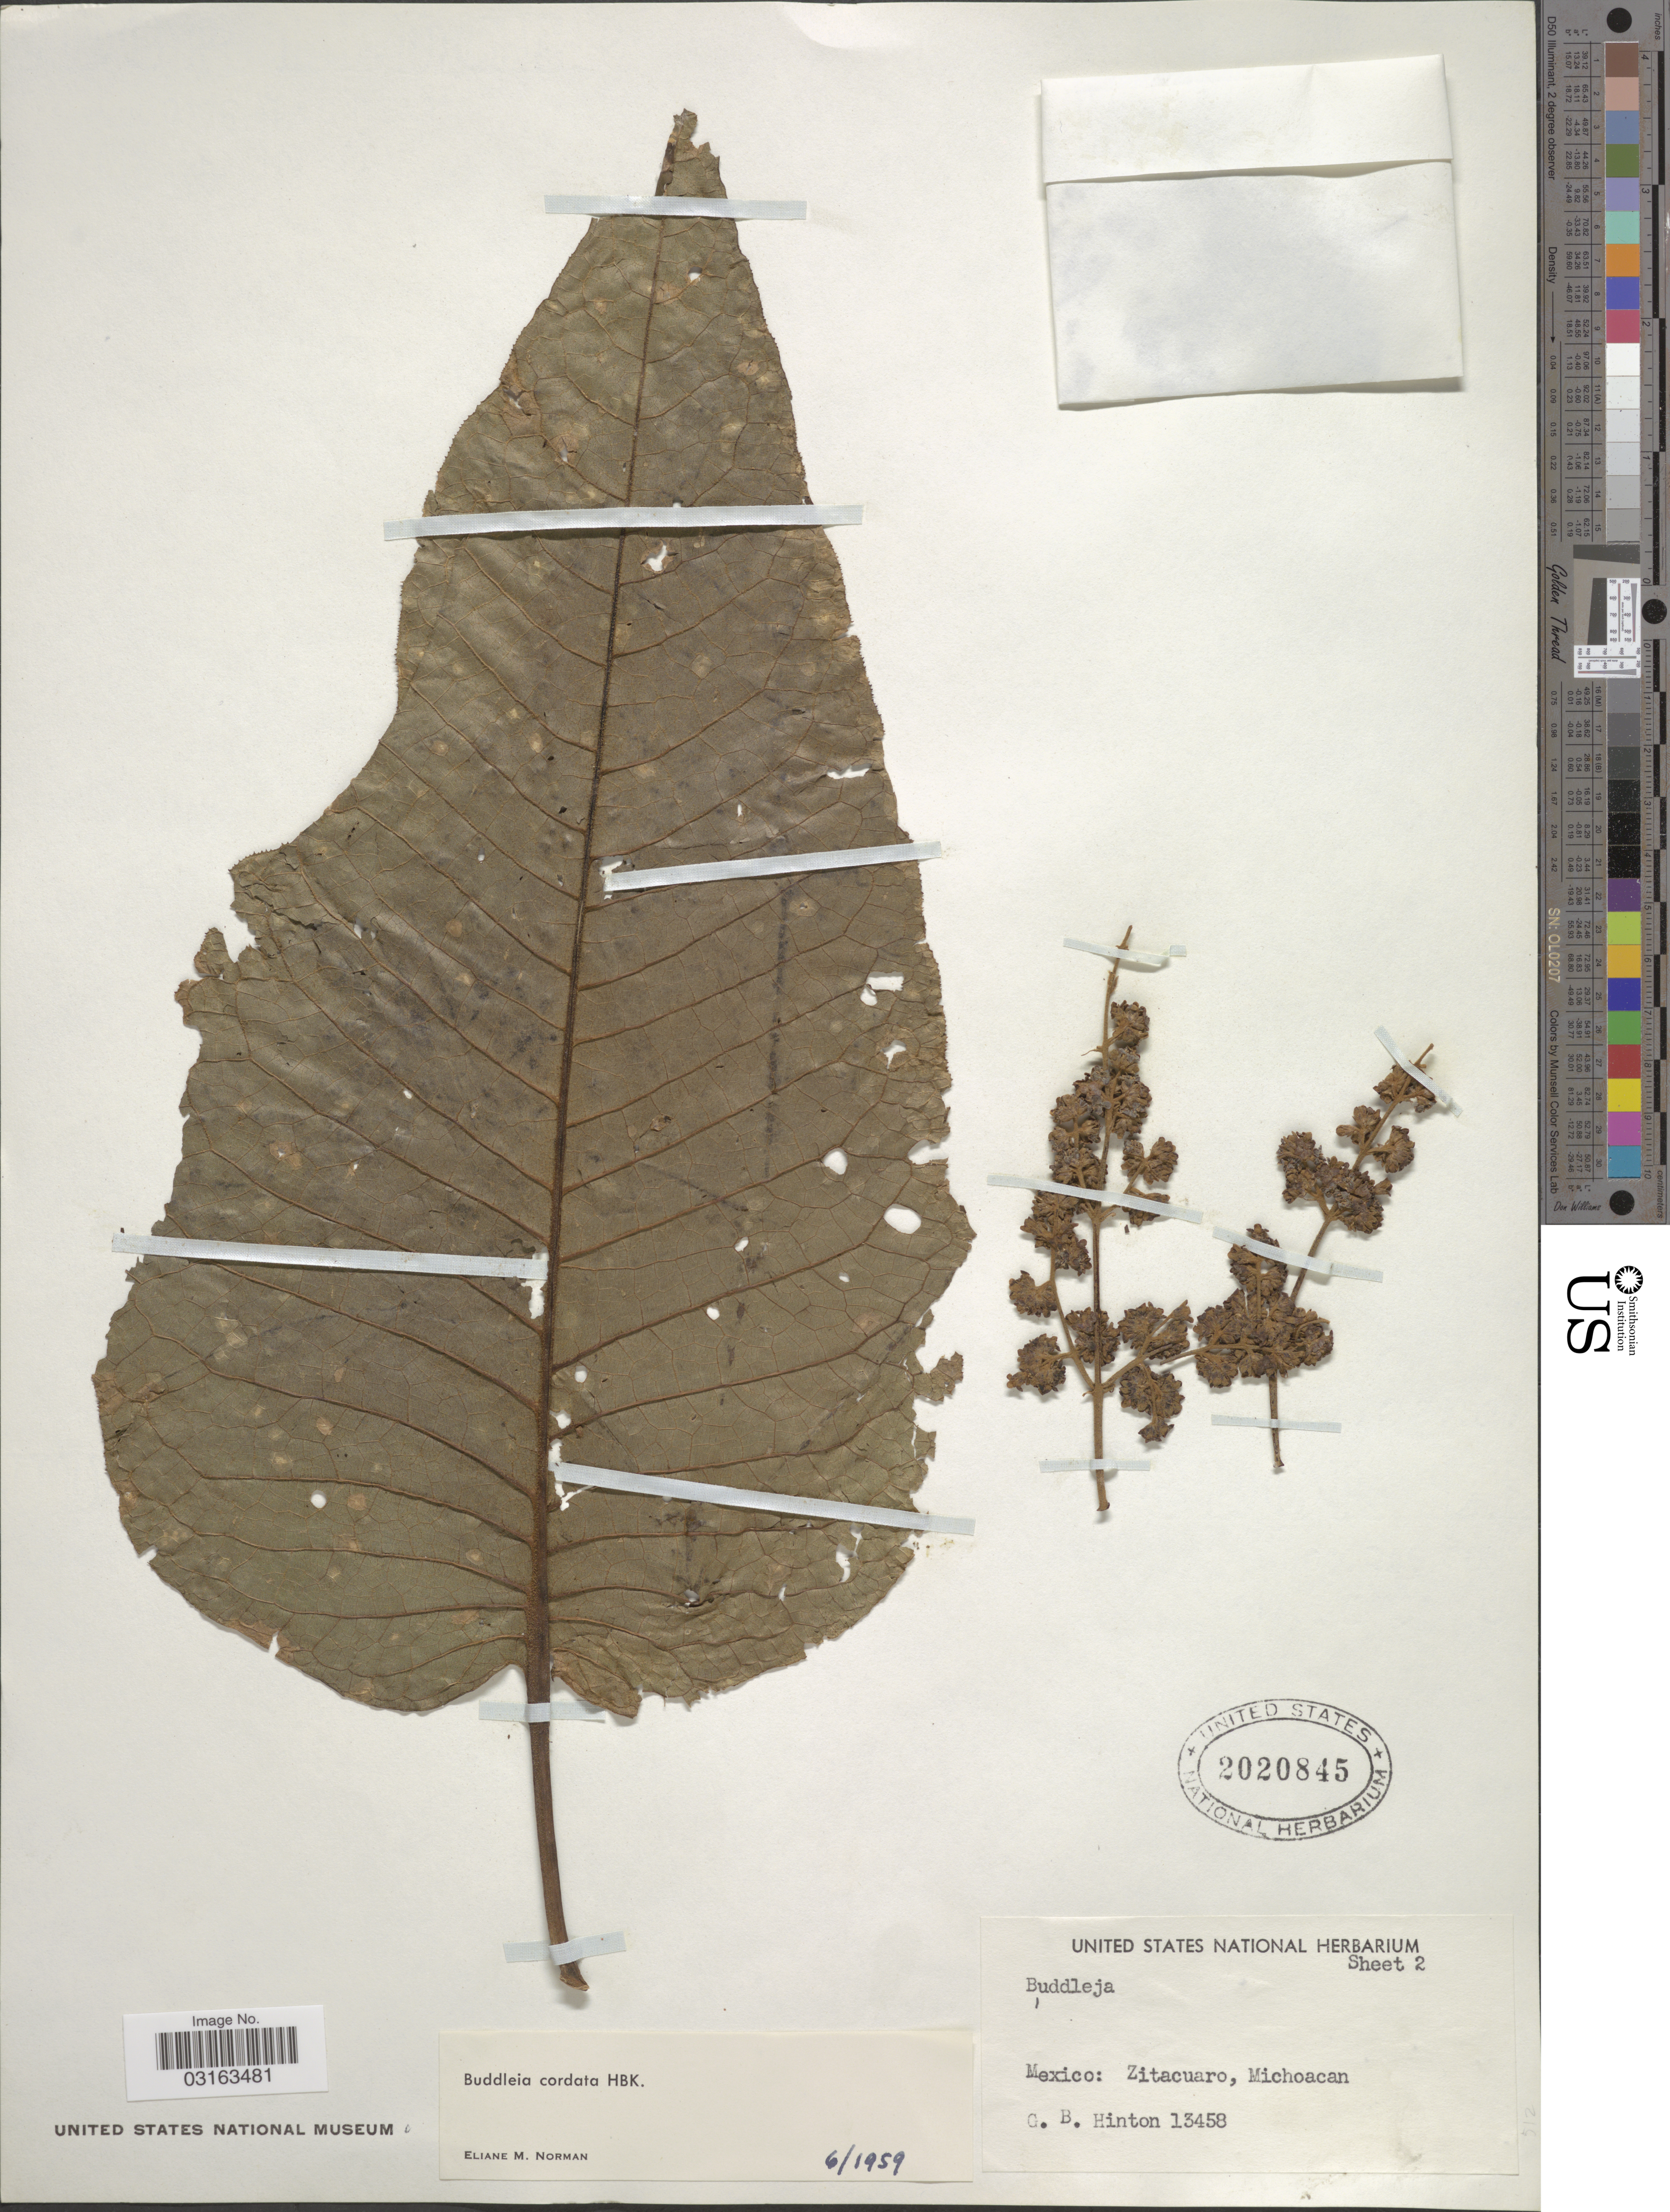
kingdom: Plantae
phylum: Tracheophyta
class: Magnoliopsida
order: Lamiales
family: Scrophulariaceae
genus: Buddleja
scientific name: Buddleja cordata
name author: Kunth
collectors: G. B. Hinton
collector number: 13458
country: Mexico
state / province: Michoacán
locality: Zitacuaro.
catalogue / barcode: US 2020845